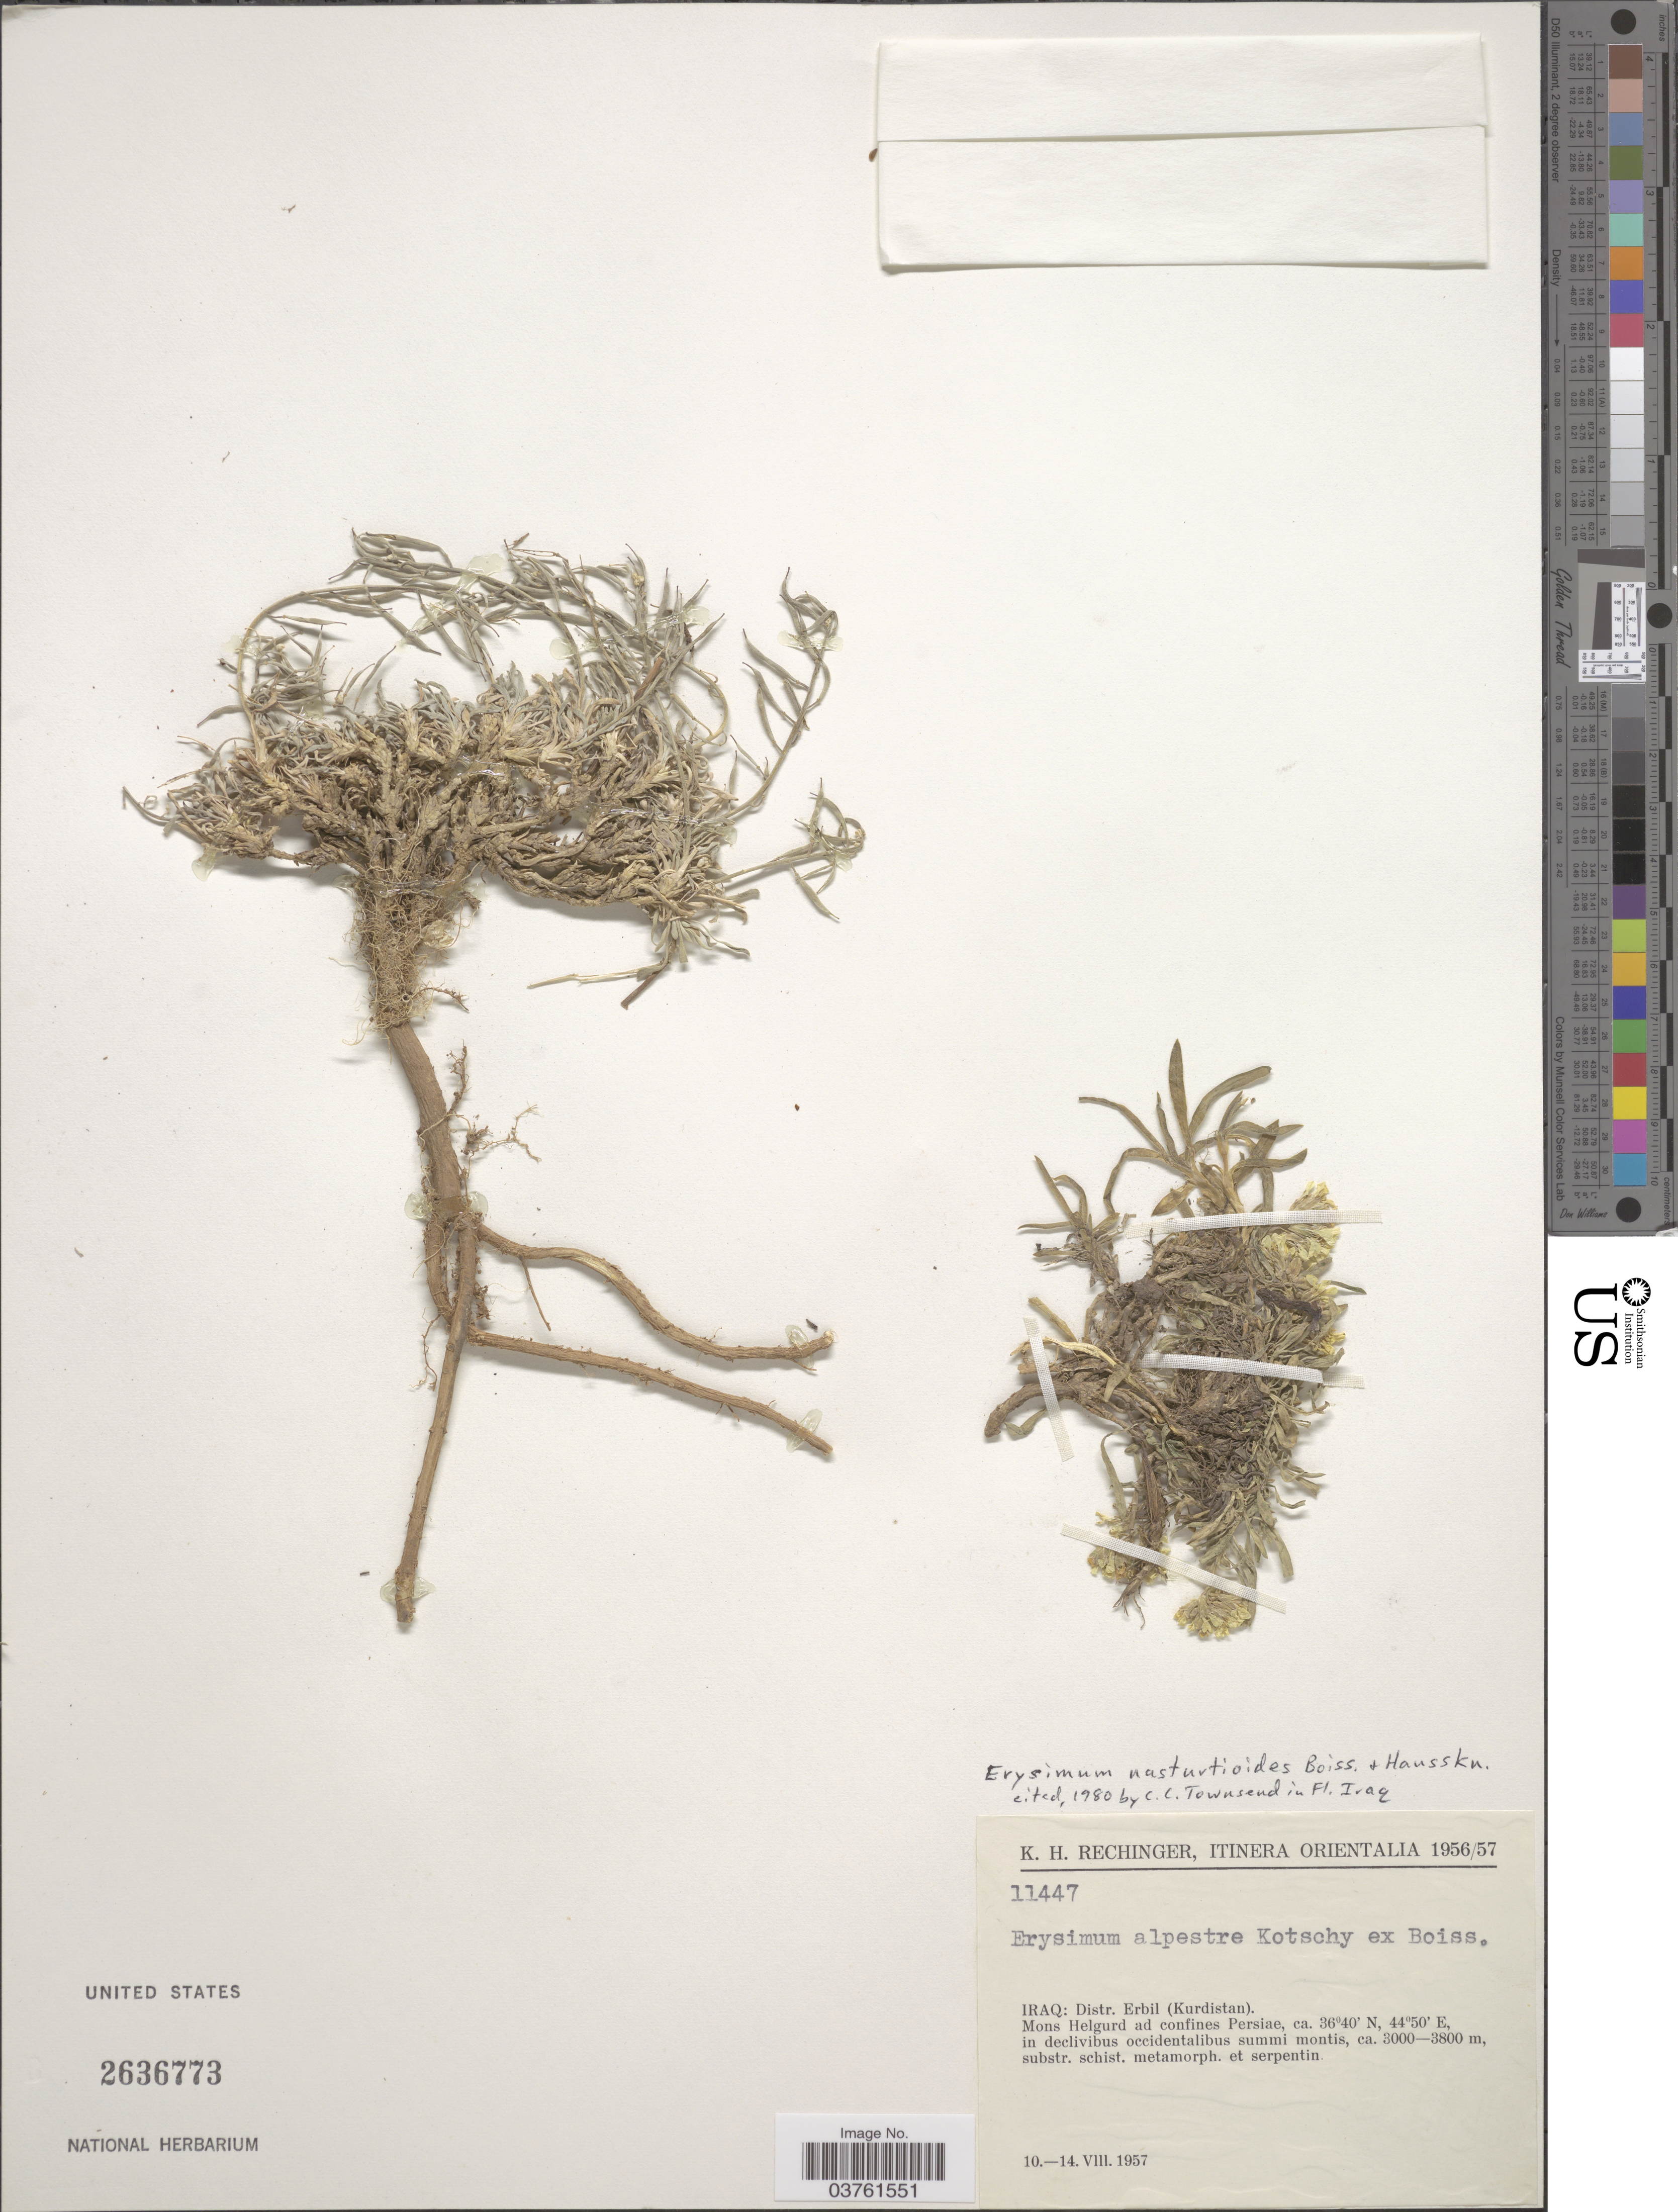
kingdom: Plantae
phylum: Tracheophyta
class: Magnoliopsida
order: Brassicales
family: Brassicaceae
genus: Erysimum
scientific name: Erysimum nasturtioides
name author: Boiss. & Hausskn.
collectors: K. H. Rechinger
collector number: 11447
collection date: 1957-08-10/1957-08-14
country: Iraq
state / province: Arbīl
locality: Itinera Orientalia. Iraq: Distr. Erbil (Kurdistan). Mons Helgurd ad confines Persiae, in declivibus occidentalibus summi montis, substr. schist. metamorph. et serpentin.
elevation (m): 3000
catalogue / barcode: US 2636773